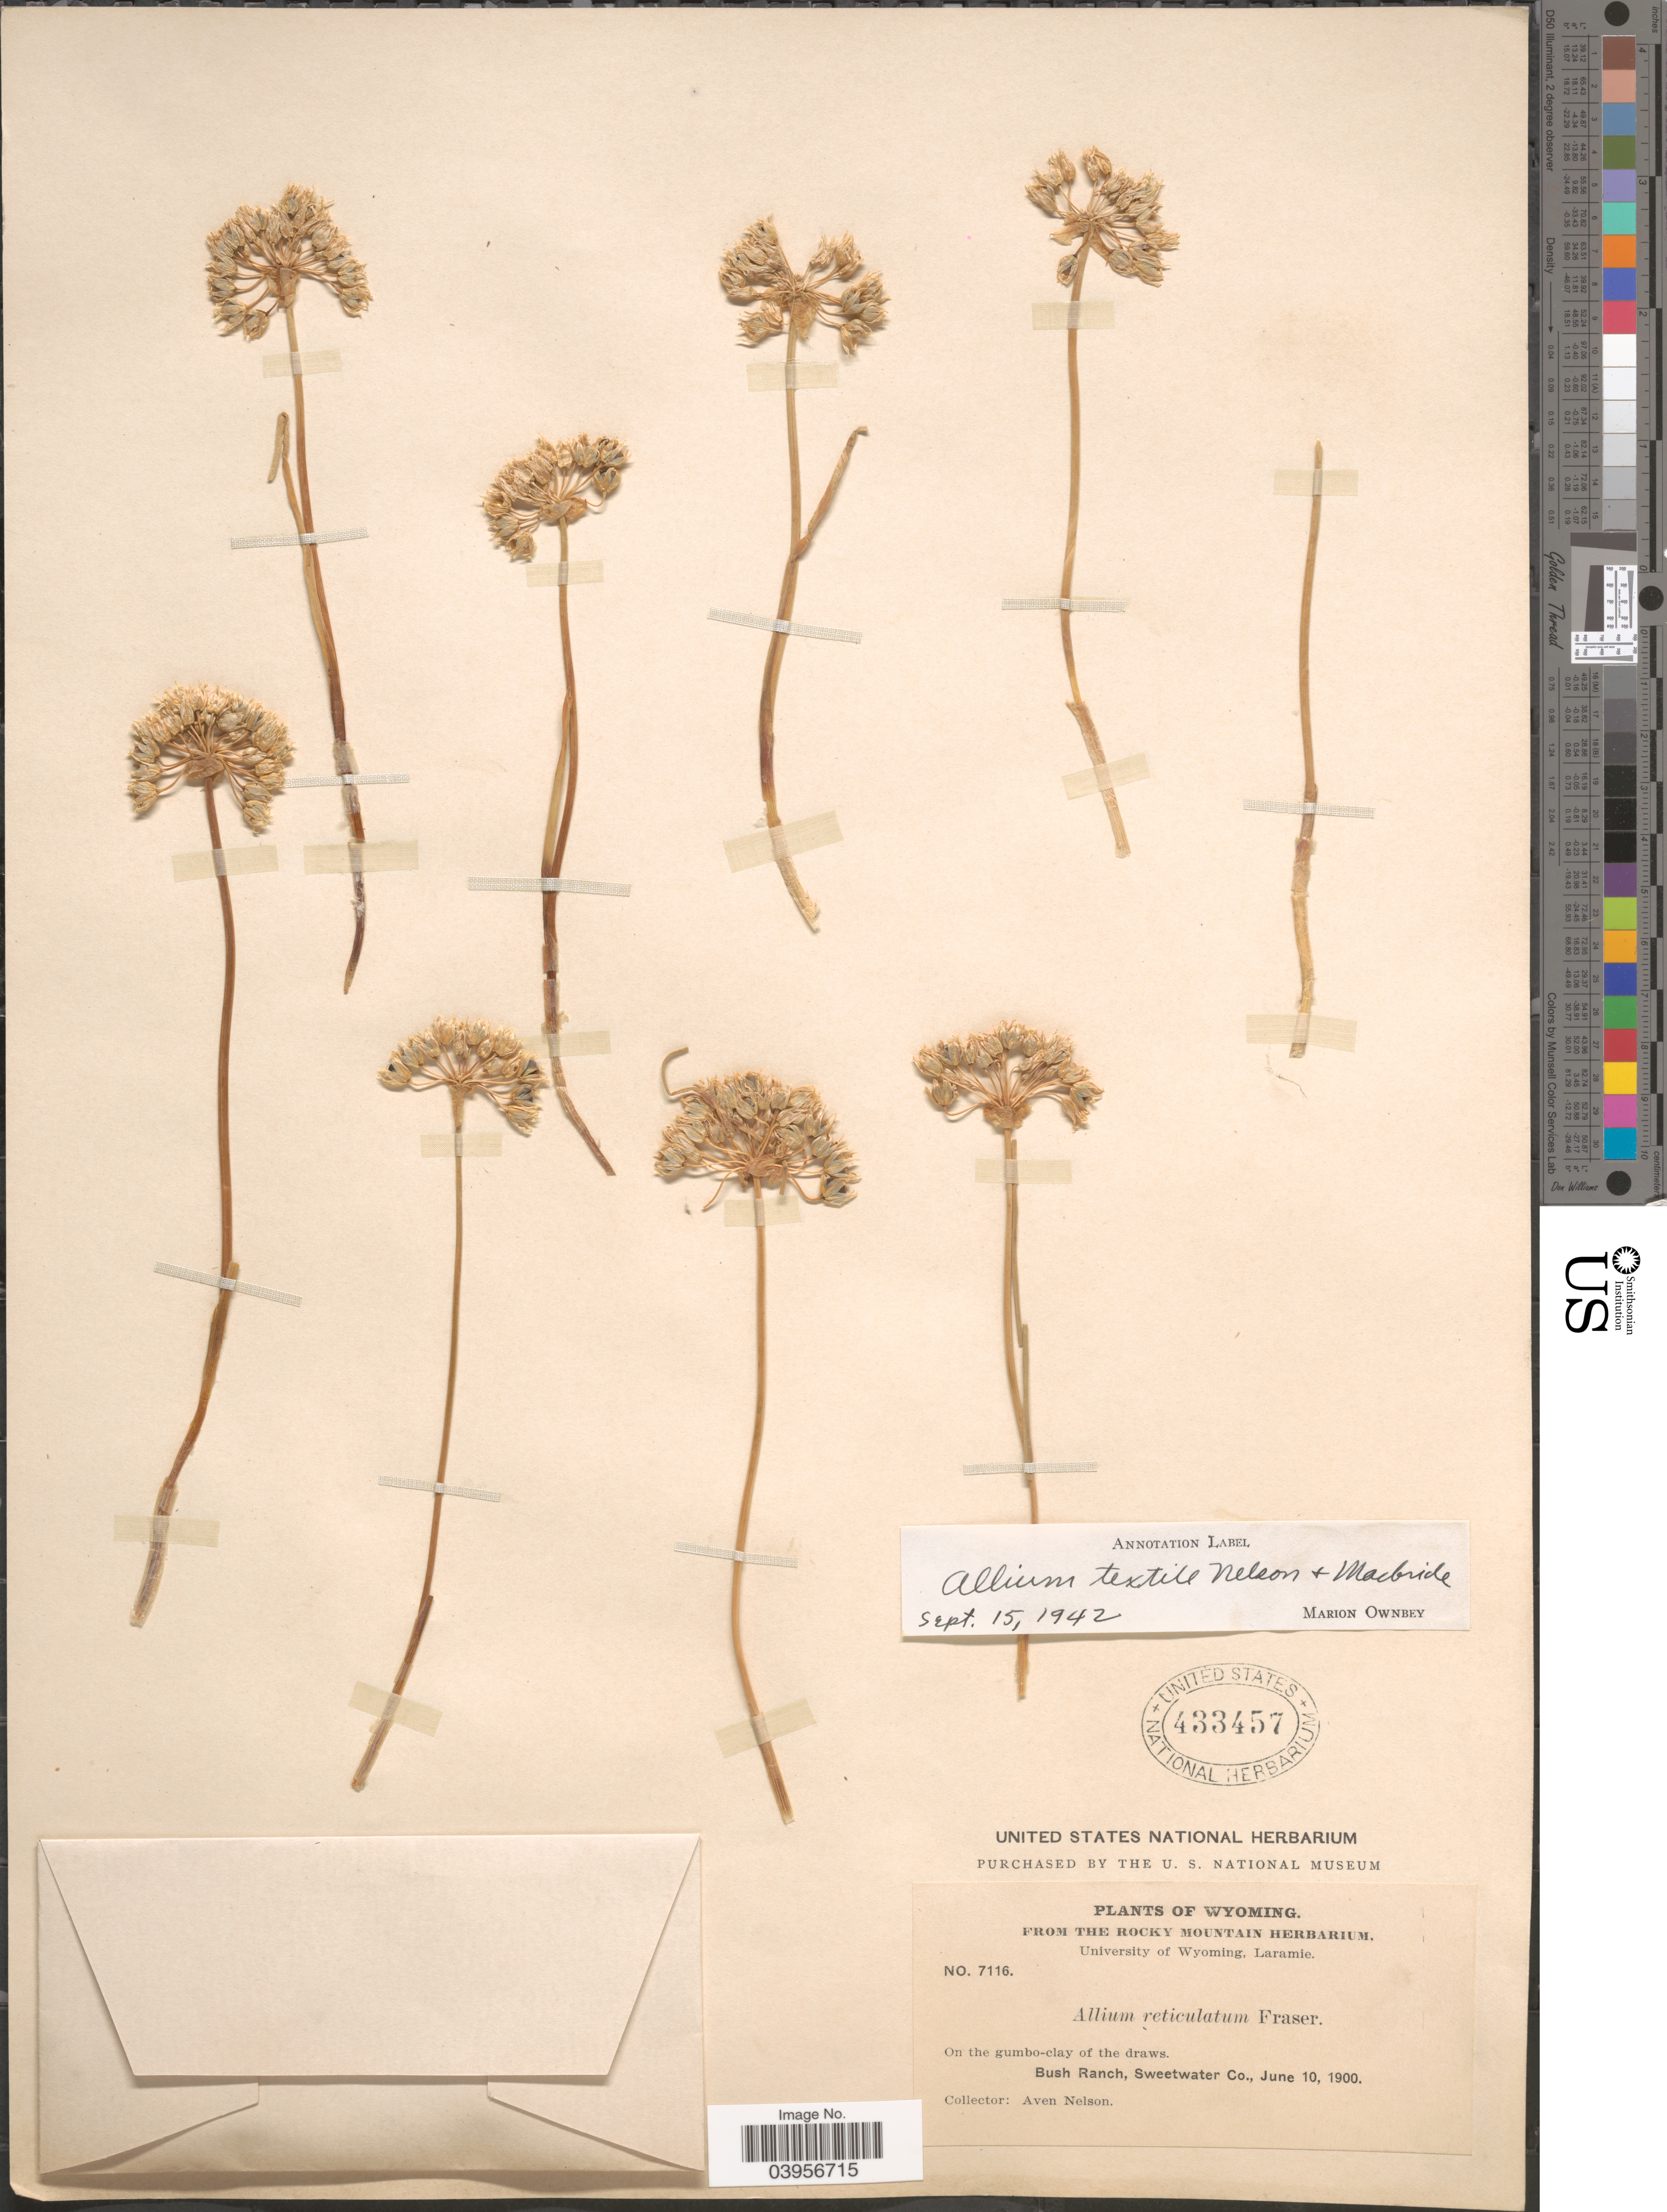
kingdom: Plantae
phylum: Tracheophyta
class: Liliopsida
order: Asparagales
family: Amaryllidaceae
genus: Allium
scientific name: Allium textile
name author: A. Nelson & J.F. Macbr.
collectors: A. Nelson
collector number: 7116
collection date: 1900-06-10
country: United States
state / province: Wyoming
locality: On the gumbo-clay of the draws. Bush Ranch, Sweetwater Co.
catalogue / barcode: US 433457